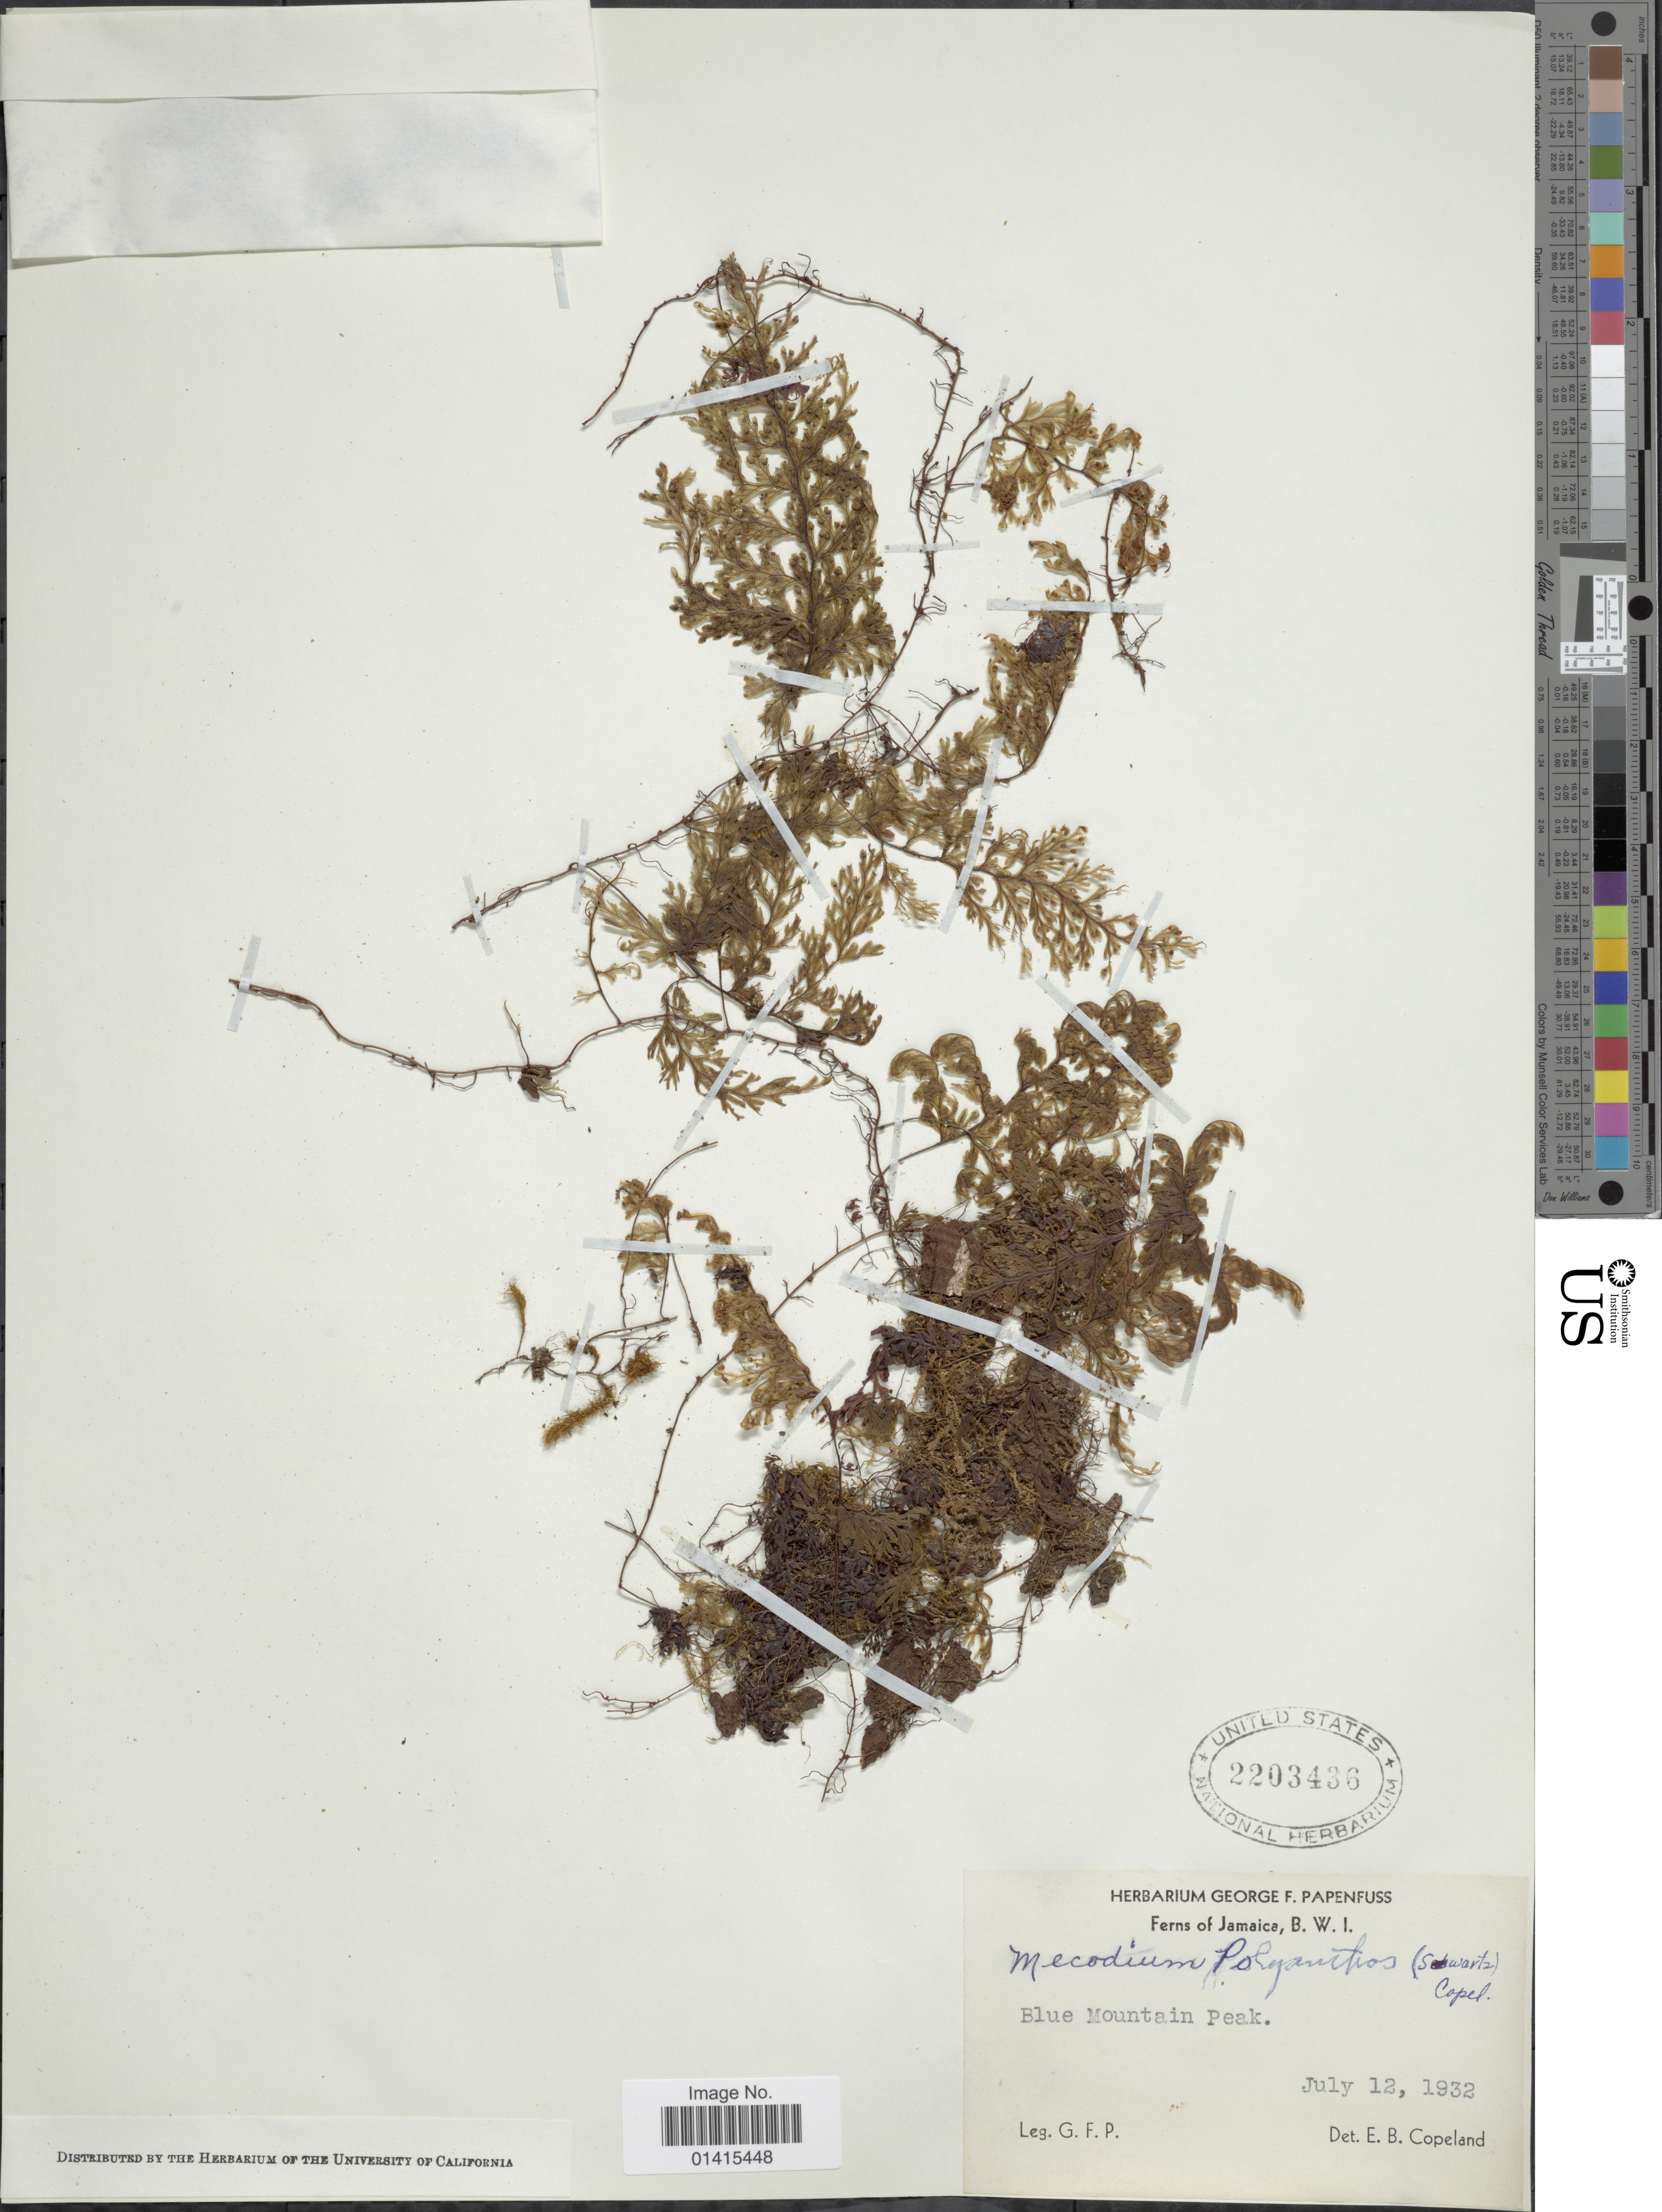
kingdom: Plantae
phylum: Tracheophyta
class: Polypodiopsida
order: Hymenophyllales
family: Hymenophyllaceae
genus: Hymenophyllum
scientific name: Hymenophyllum polyanthos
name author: (Sw.) Sw.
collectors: G. Papenfuss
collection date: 1932-07-12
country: Jamaica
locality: Ferns of Jamaica, B.W.I.,Blue Mountain peak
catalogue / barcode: US 2203436